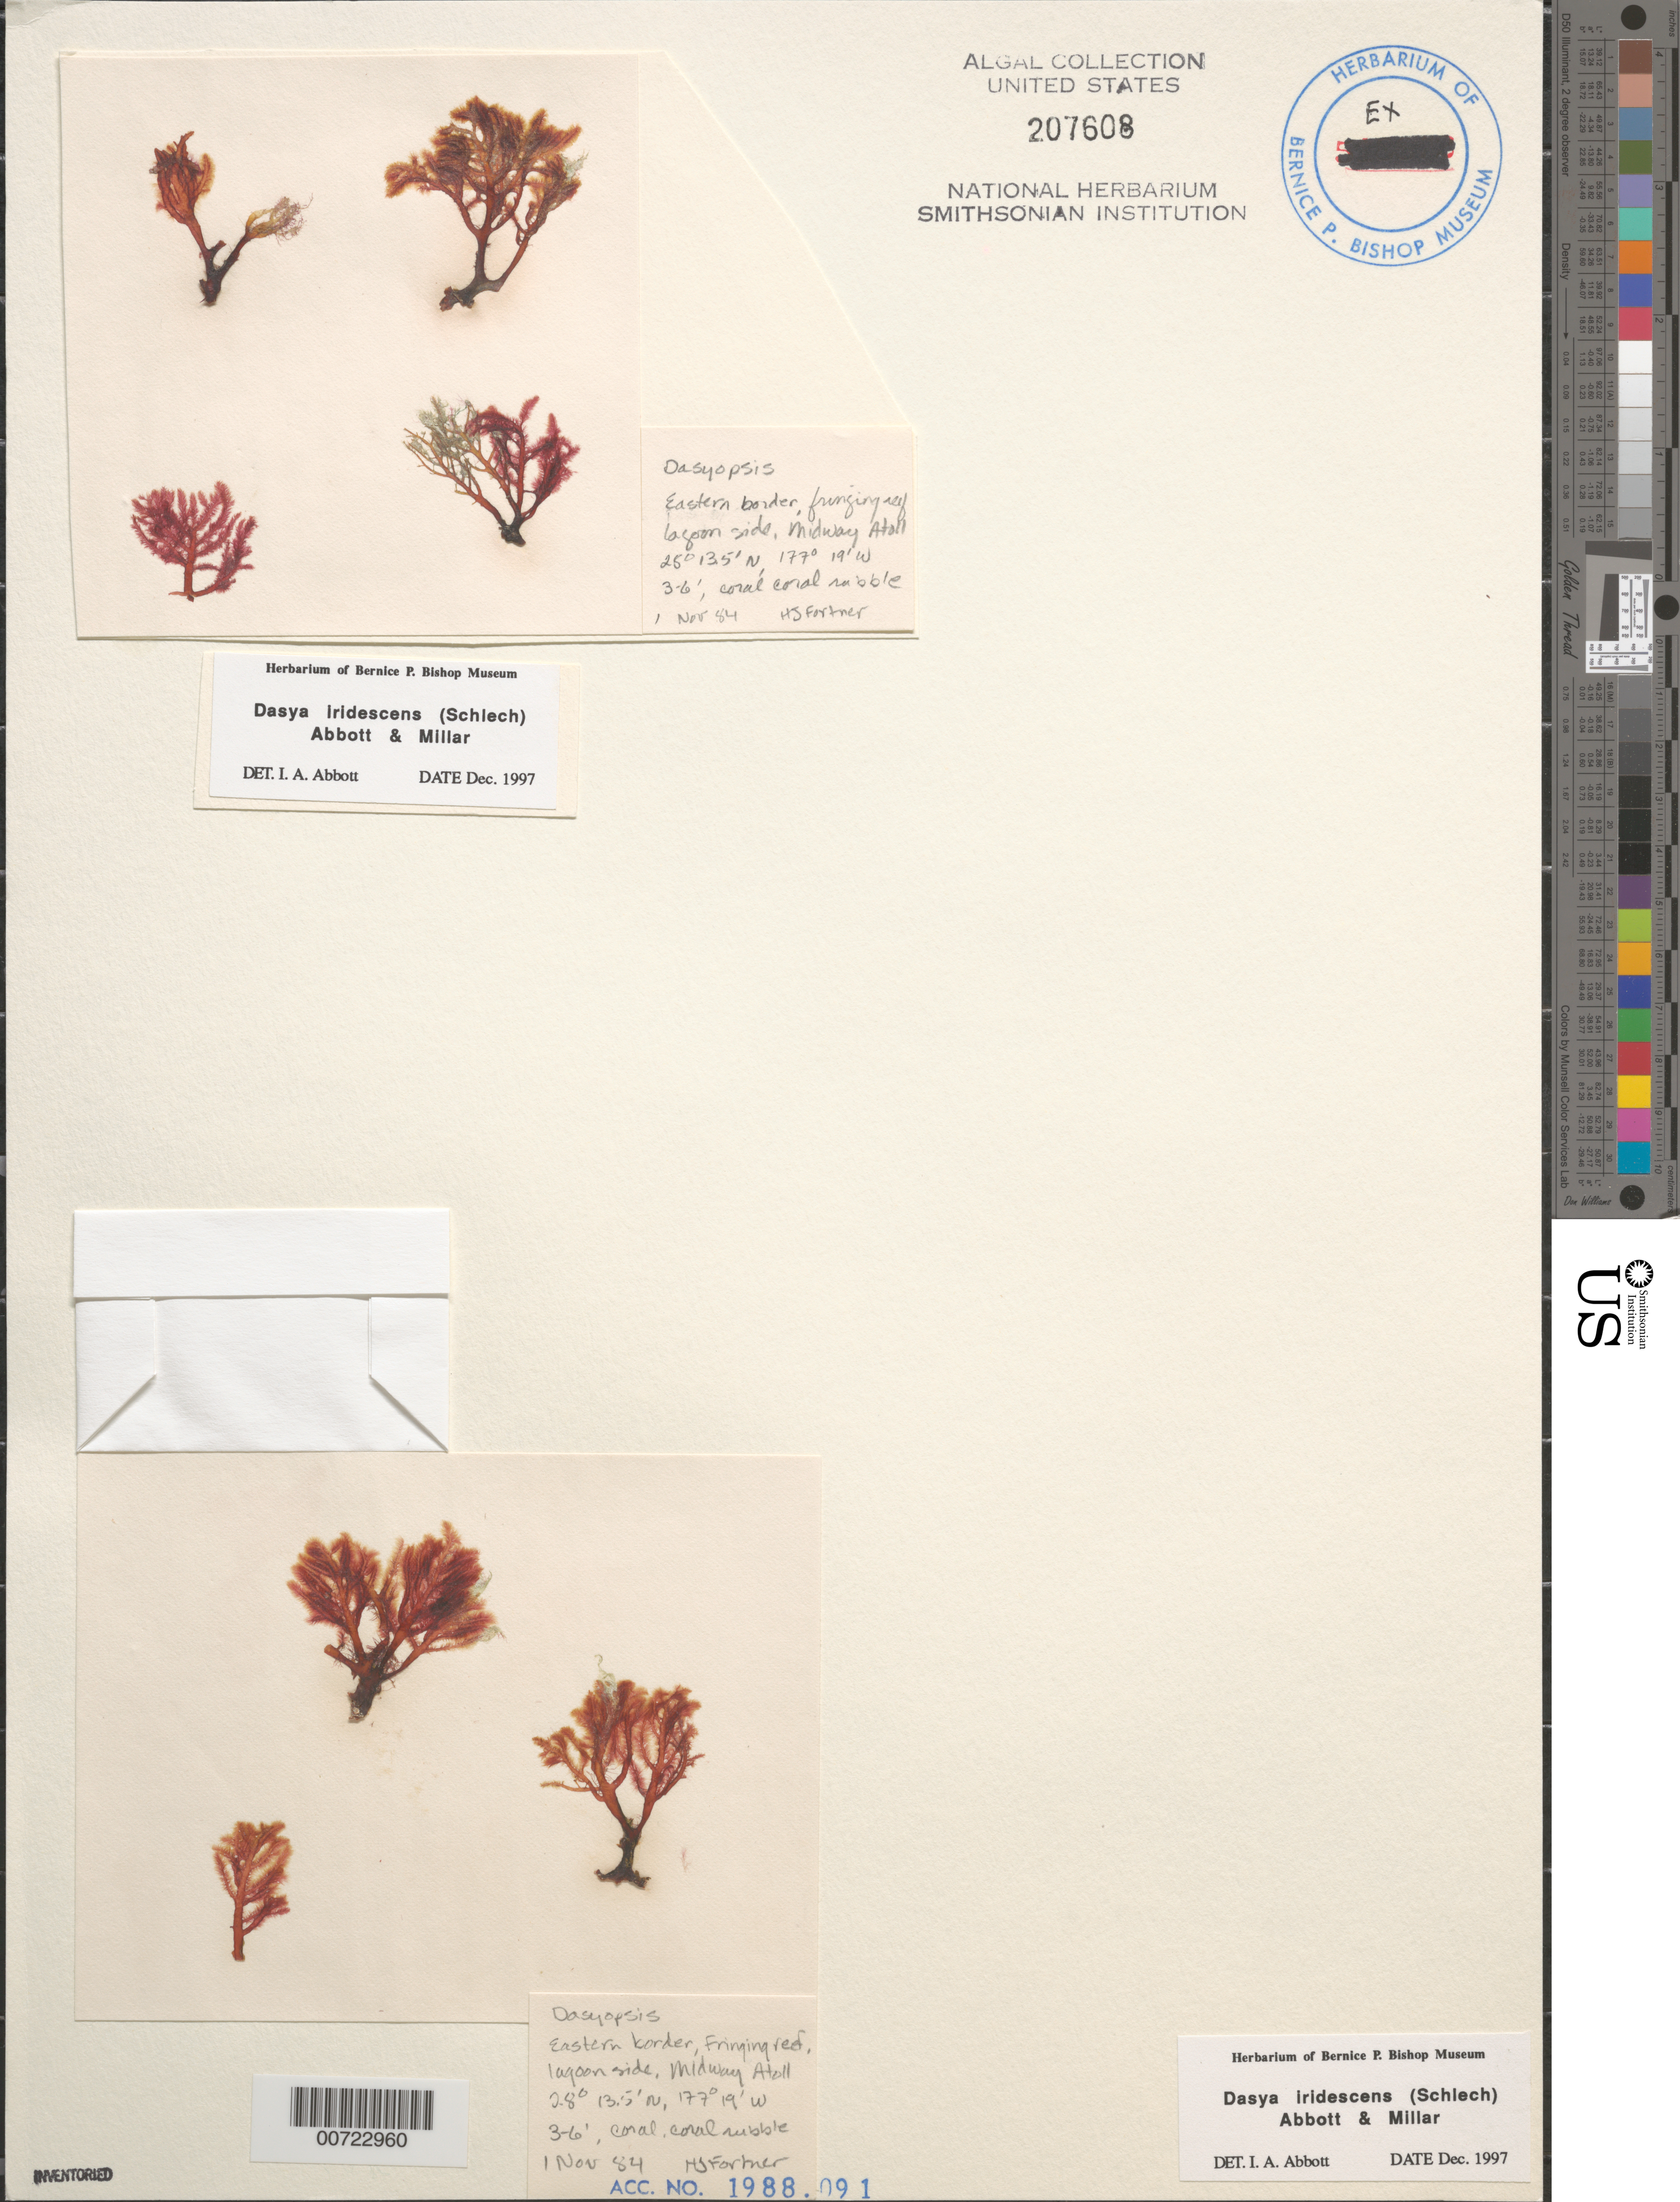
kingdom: Plantae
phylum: Rhodophyta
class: Florideophyceae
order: Ceramiales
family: Dasyaceae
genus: Dasya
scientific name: Dasya iridescens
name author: (Schlech) A.J.K. Millar & I.A. Abbott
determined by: Abbott, Isabella A.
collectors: H. Fortner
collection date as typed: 01 Nov 1984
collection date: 1984-11-01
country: U.S. Administered Pacific Islands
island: Midway Atoll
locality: Eastern border of the fringing reef and east side, lagoon side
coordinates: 28 13.5' N, 177 19' W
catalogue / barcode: US 207608